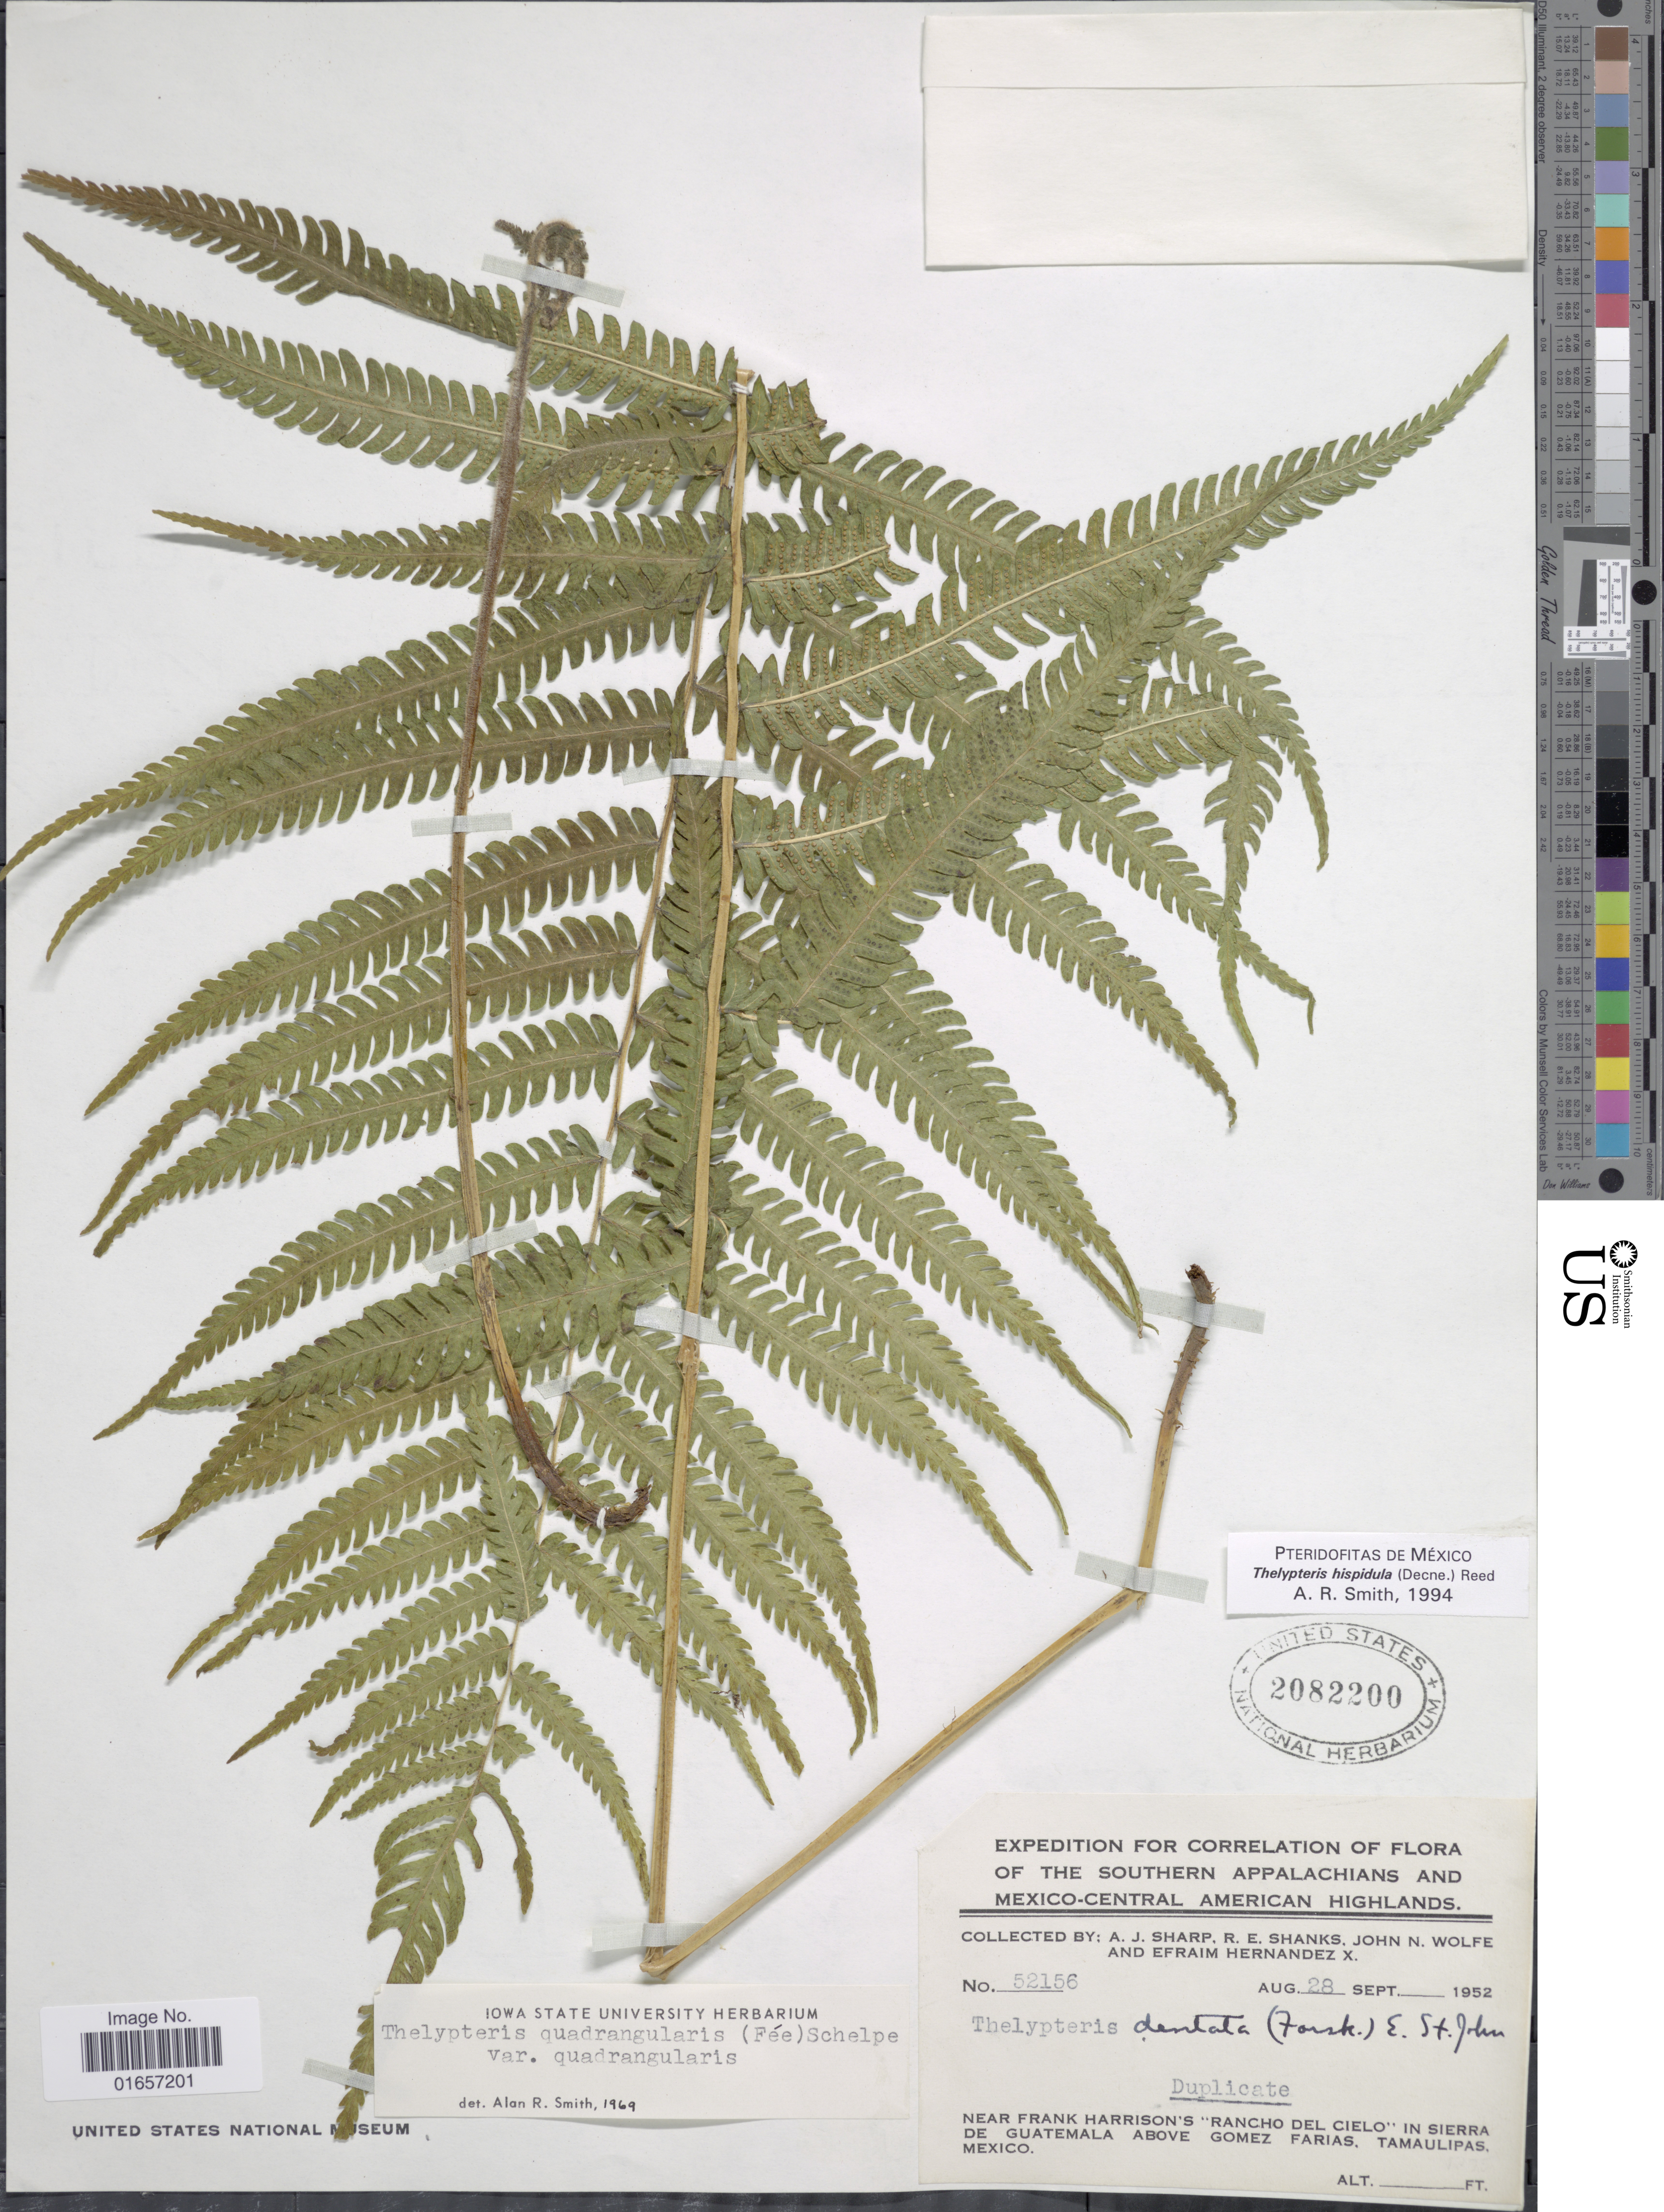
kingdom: Plantae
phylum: Tracheophyta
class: Polypodiopsida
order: Polypodiales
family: Thelypteridaceae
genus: Christella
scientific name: Christella hispidula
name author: (Decne.) Holttum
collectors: A. J. Sharp, R. Shanks, J. Wolfe & E. Hernández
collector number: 52156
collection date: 1952-08-28/1952-09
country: Mexico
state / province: Tamaulipas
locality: Southern Appalachians and Mexi- Central American Highlands, near Frank Harrison's "Rancho Del Cielo" in Sierra de Guatemala above Gomez Farias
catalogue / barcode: US 2082200